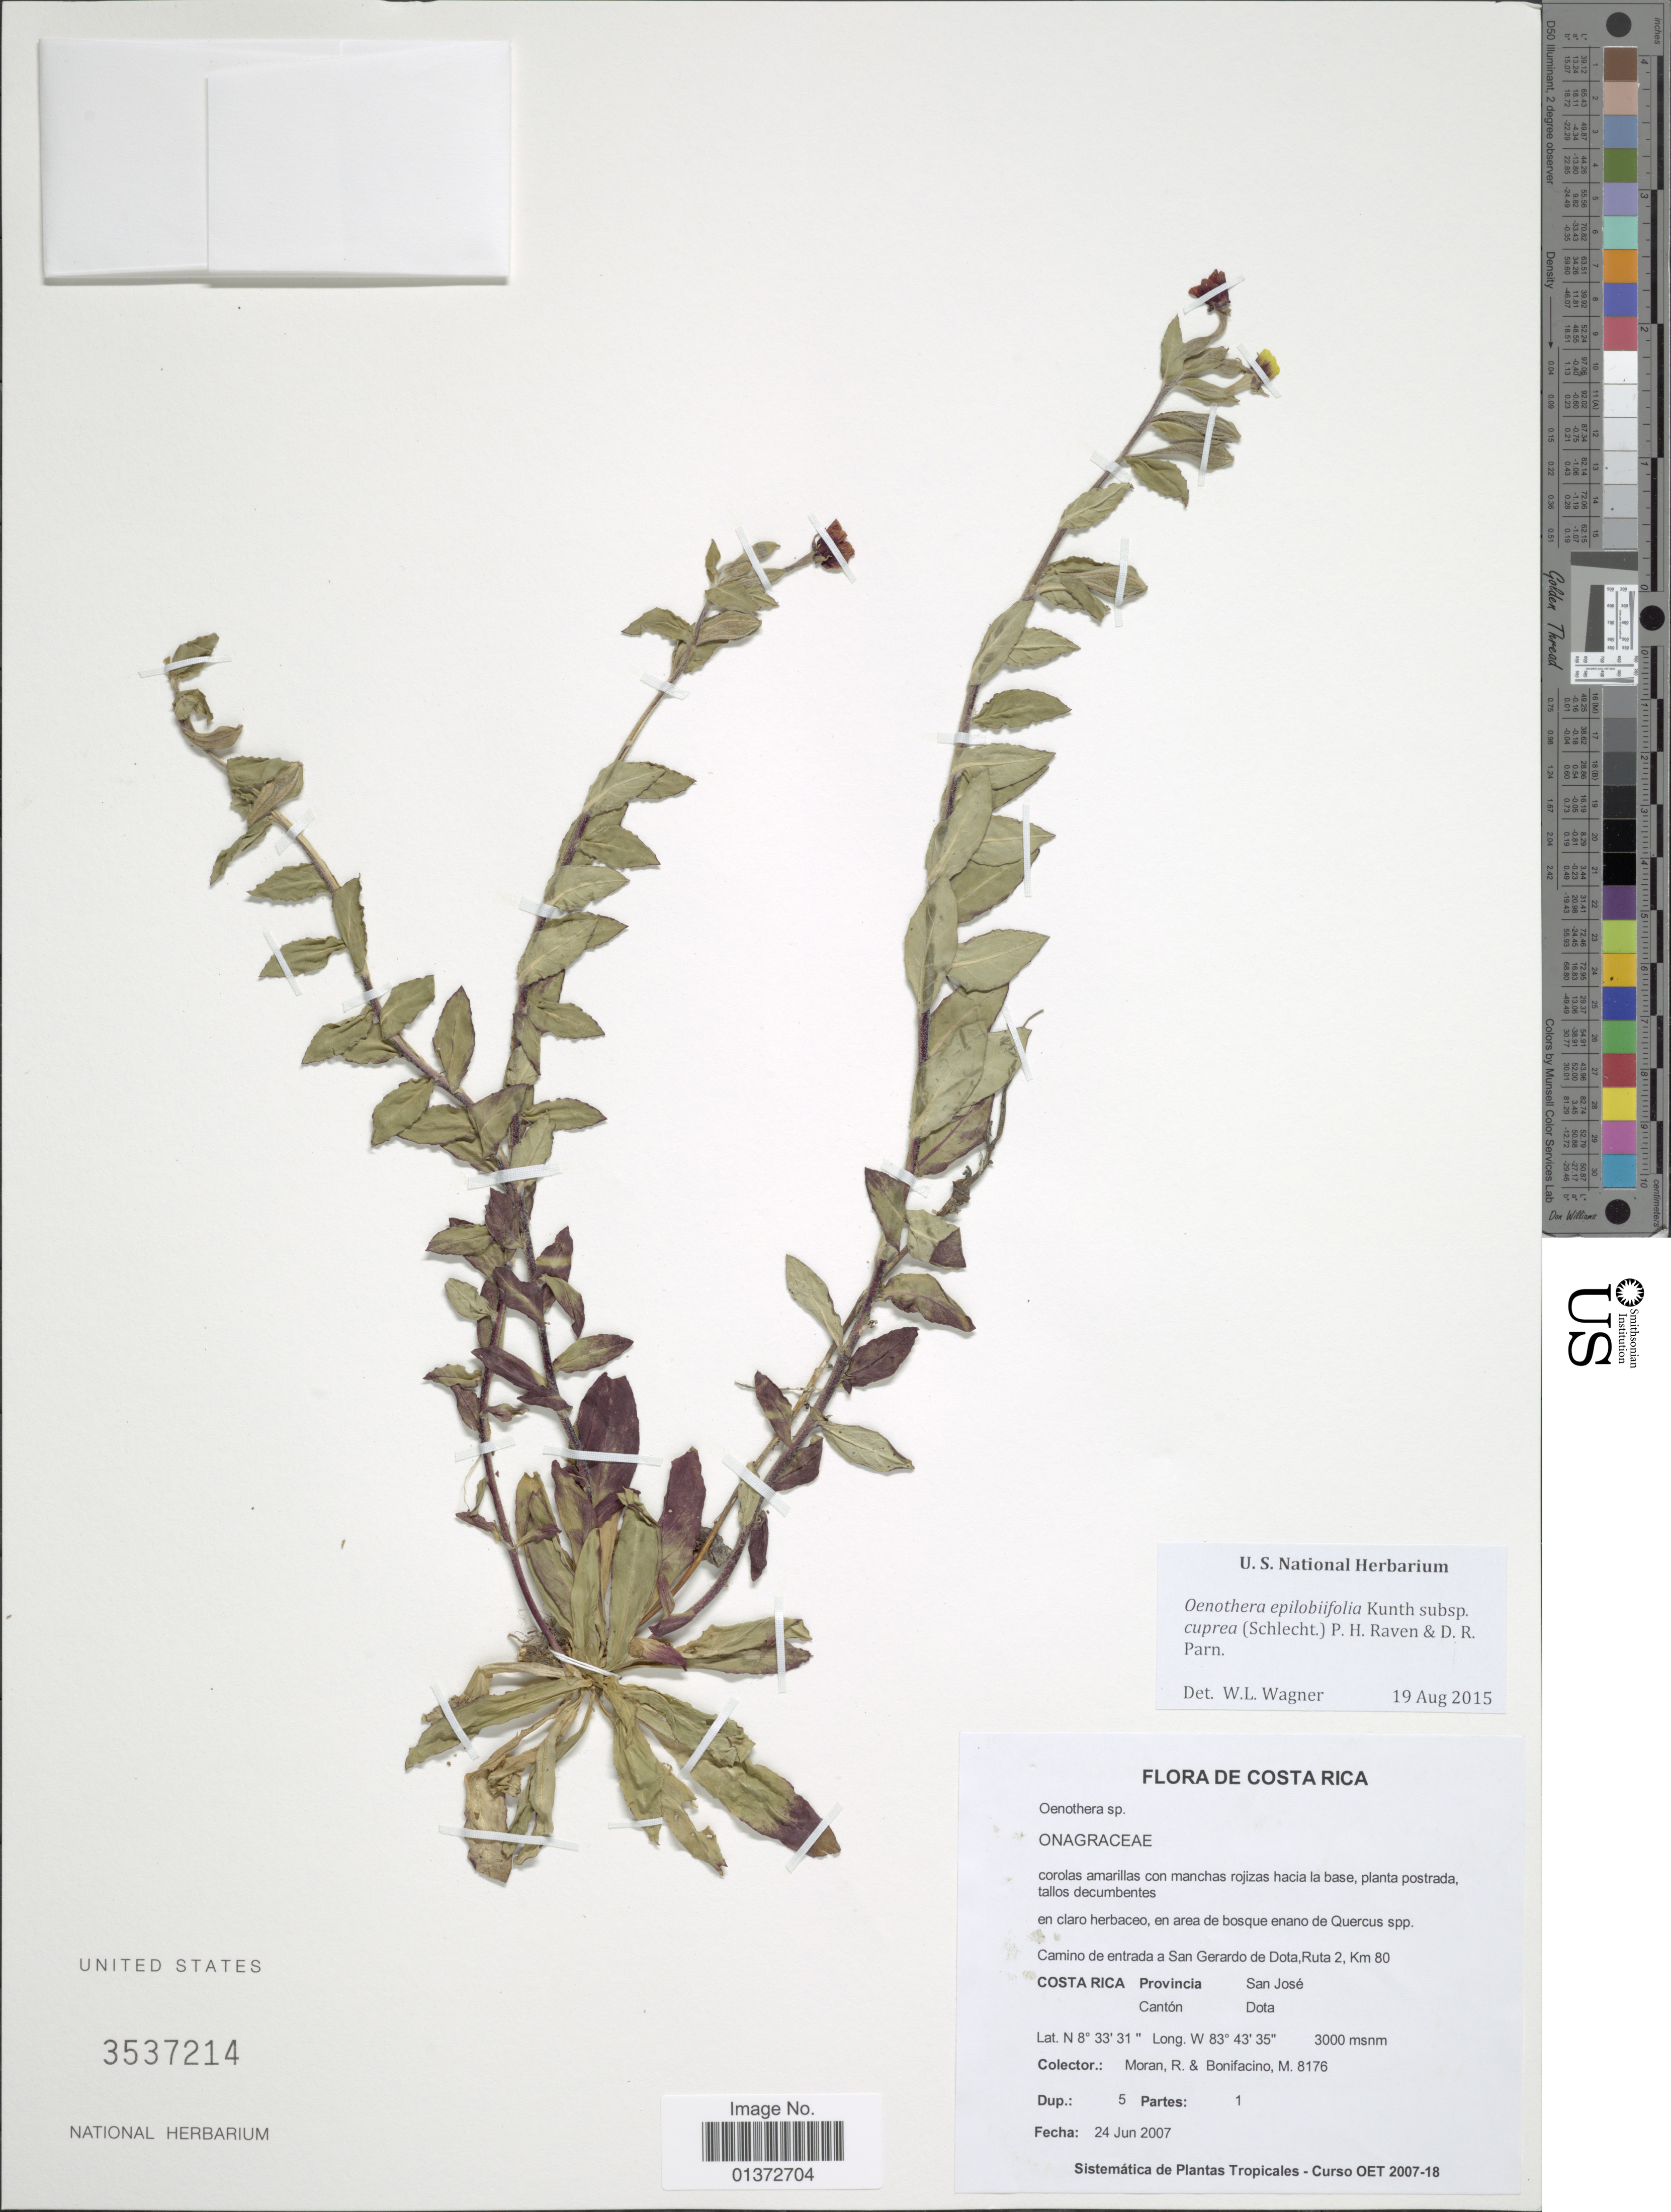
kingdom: Plantae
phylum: Tracheophyta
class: Magnoliopsida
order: Myrtales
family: Onagraceae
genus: Oenothera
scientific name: Oenothera epilobiifolia subsp. cuprea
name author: (Schltdl.) P.H. Raven & D.R. Parn.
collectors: R. Moran & M. Bonifacino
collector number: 8176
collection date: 2007-06-24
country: Costa Rica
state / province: San José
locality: Camino de entrada a San Gerardo de Dota, Ruta 2, km 80, Canton Dota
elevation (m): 3000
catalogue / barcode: US 3537214